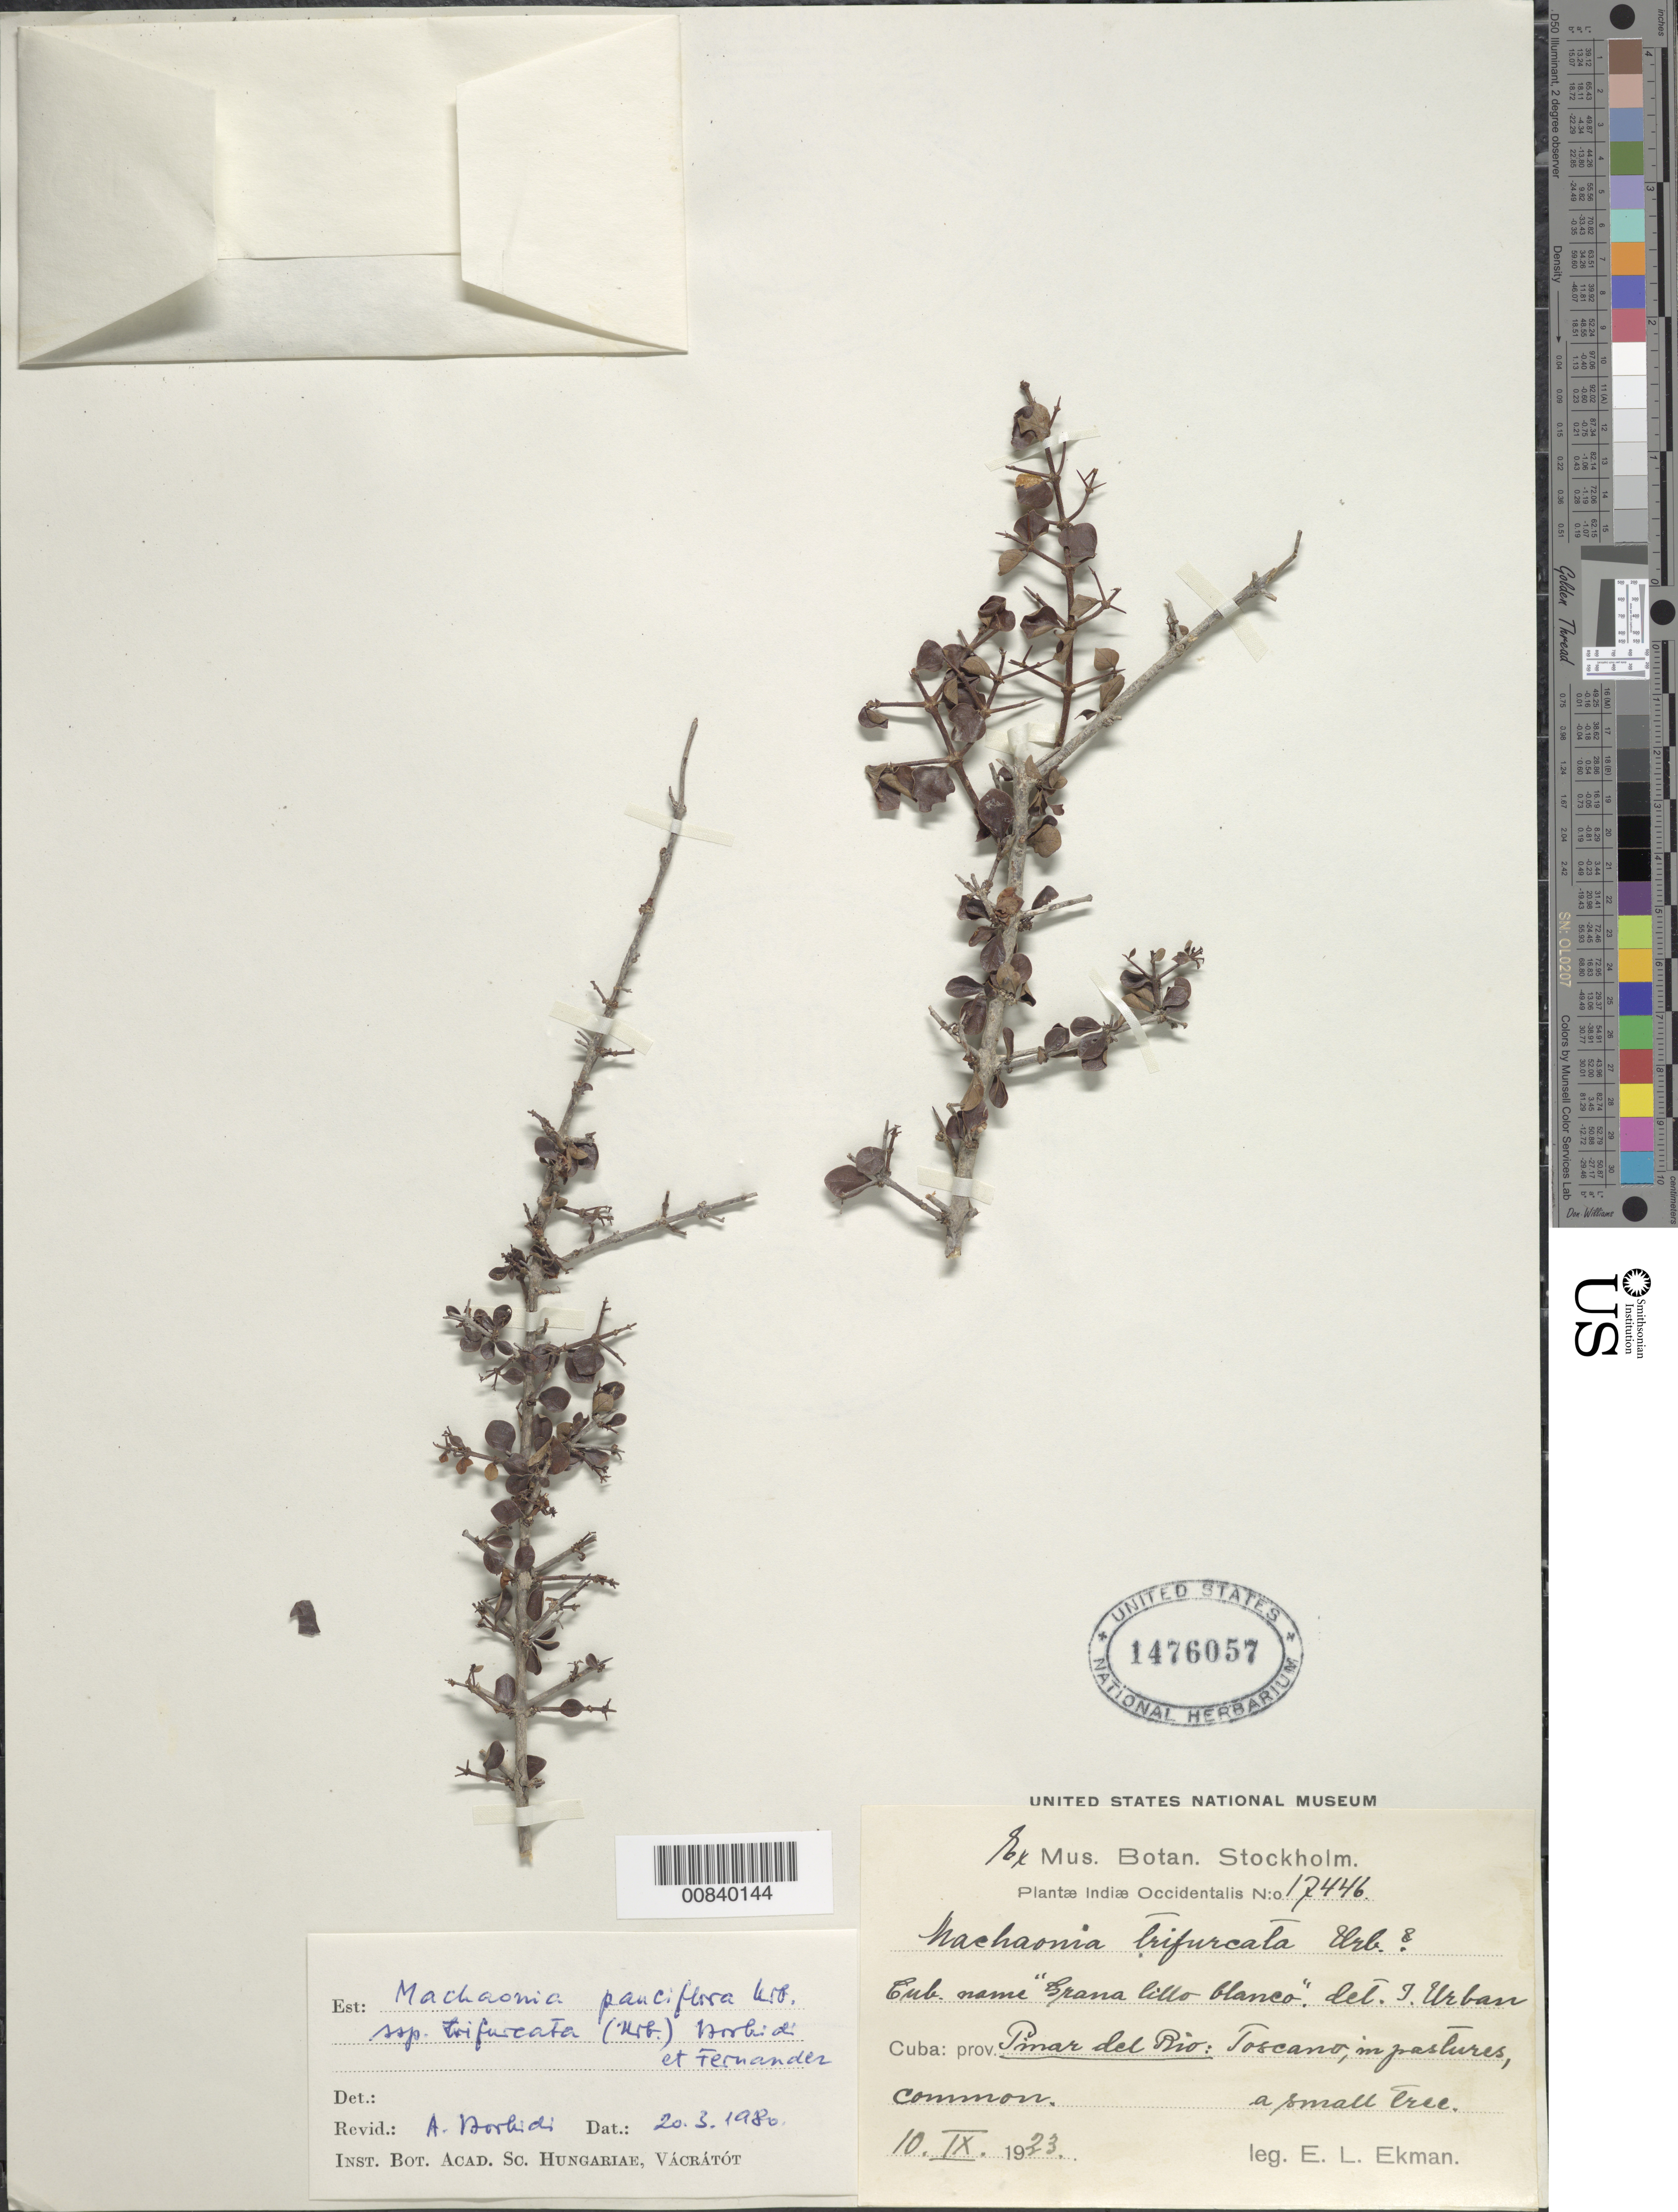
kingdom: Plantae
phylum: Tracheophyta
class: Magnoliopsida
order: Gentianales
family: Rubiaceae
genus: Machaonia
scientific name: Machaonia pauciflora subsp. trifurcata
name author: Borhidi & Fernández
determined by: Borhidi, Attila L.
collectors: E. L. Ekman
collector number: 17446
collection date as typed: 10 Sep 1923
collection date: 1923-09-10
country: Cuba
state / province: Pinar del Río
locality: Toscano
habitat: In pastures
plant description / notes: Common name: Grana lillo blanco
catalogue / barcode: US 1476057